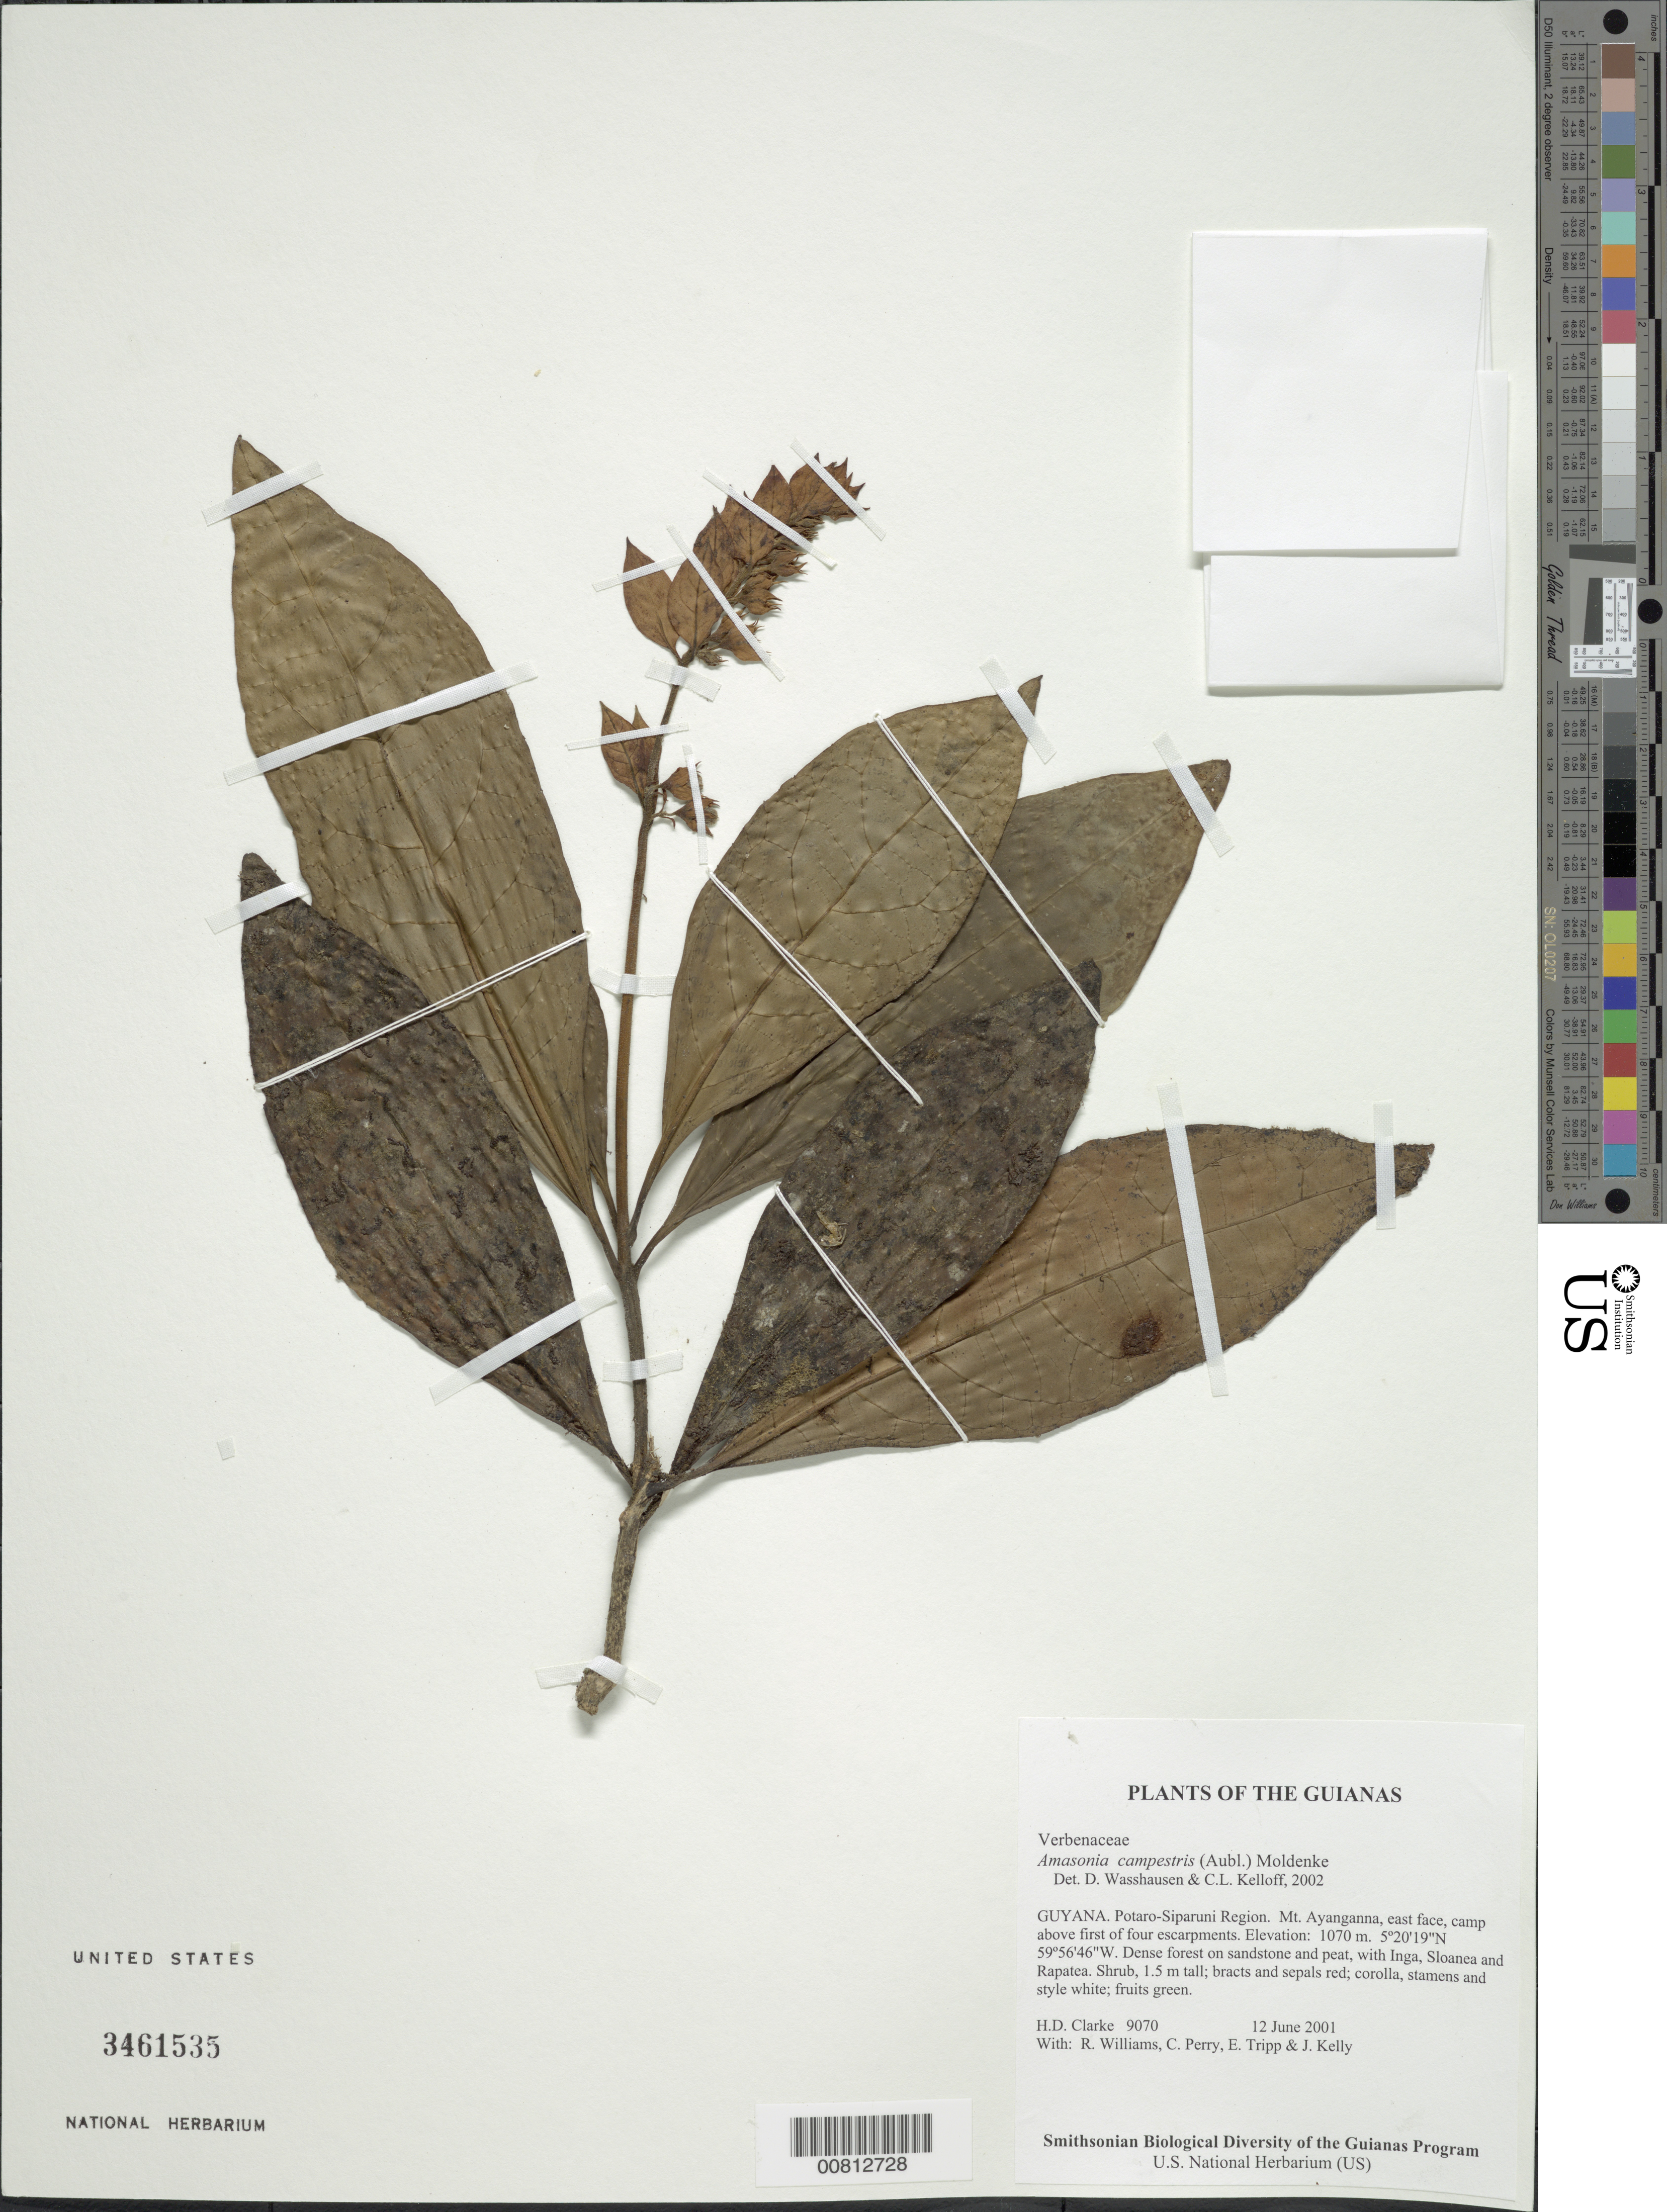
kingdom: Plantae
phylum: Tracheophyta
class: Magnoliopsida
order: Lamiales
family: Lamiaceae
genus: Amasonia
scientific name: Amasonia campestris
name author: (Aubl.) Moldenke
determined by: Wasshausen, D. C.; Kelloff, Carol L.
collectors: H. D. Clarke, R. Williams, C. Perry, E. Tripp & J. Kelly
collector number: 9070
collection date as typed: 12 June 2001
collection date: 2001-06-12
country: Guyana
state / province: Potaro-Siparuni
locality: Mt. Ayanganna, east face, camp above first of four escarpments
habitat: Dense forest on sandstone and peat, with Inga, Sloanea and Rapatea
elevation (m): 1070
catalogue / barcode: US 3461535